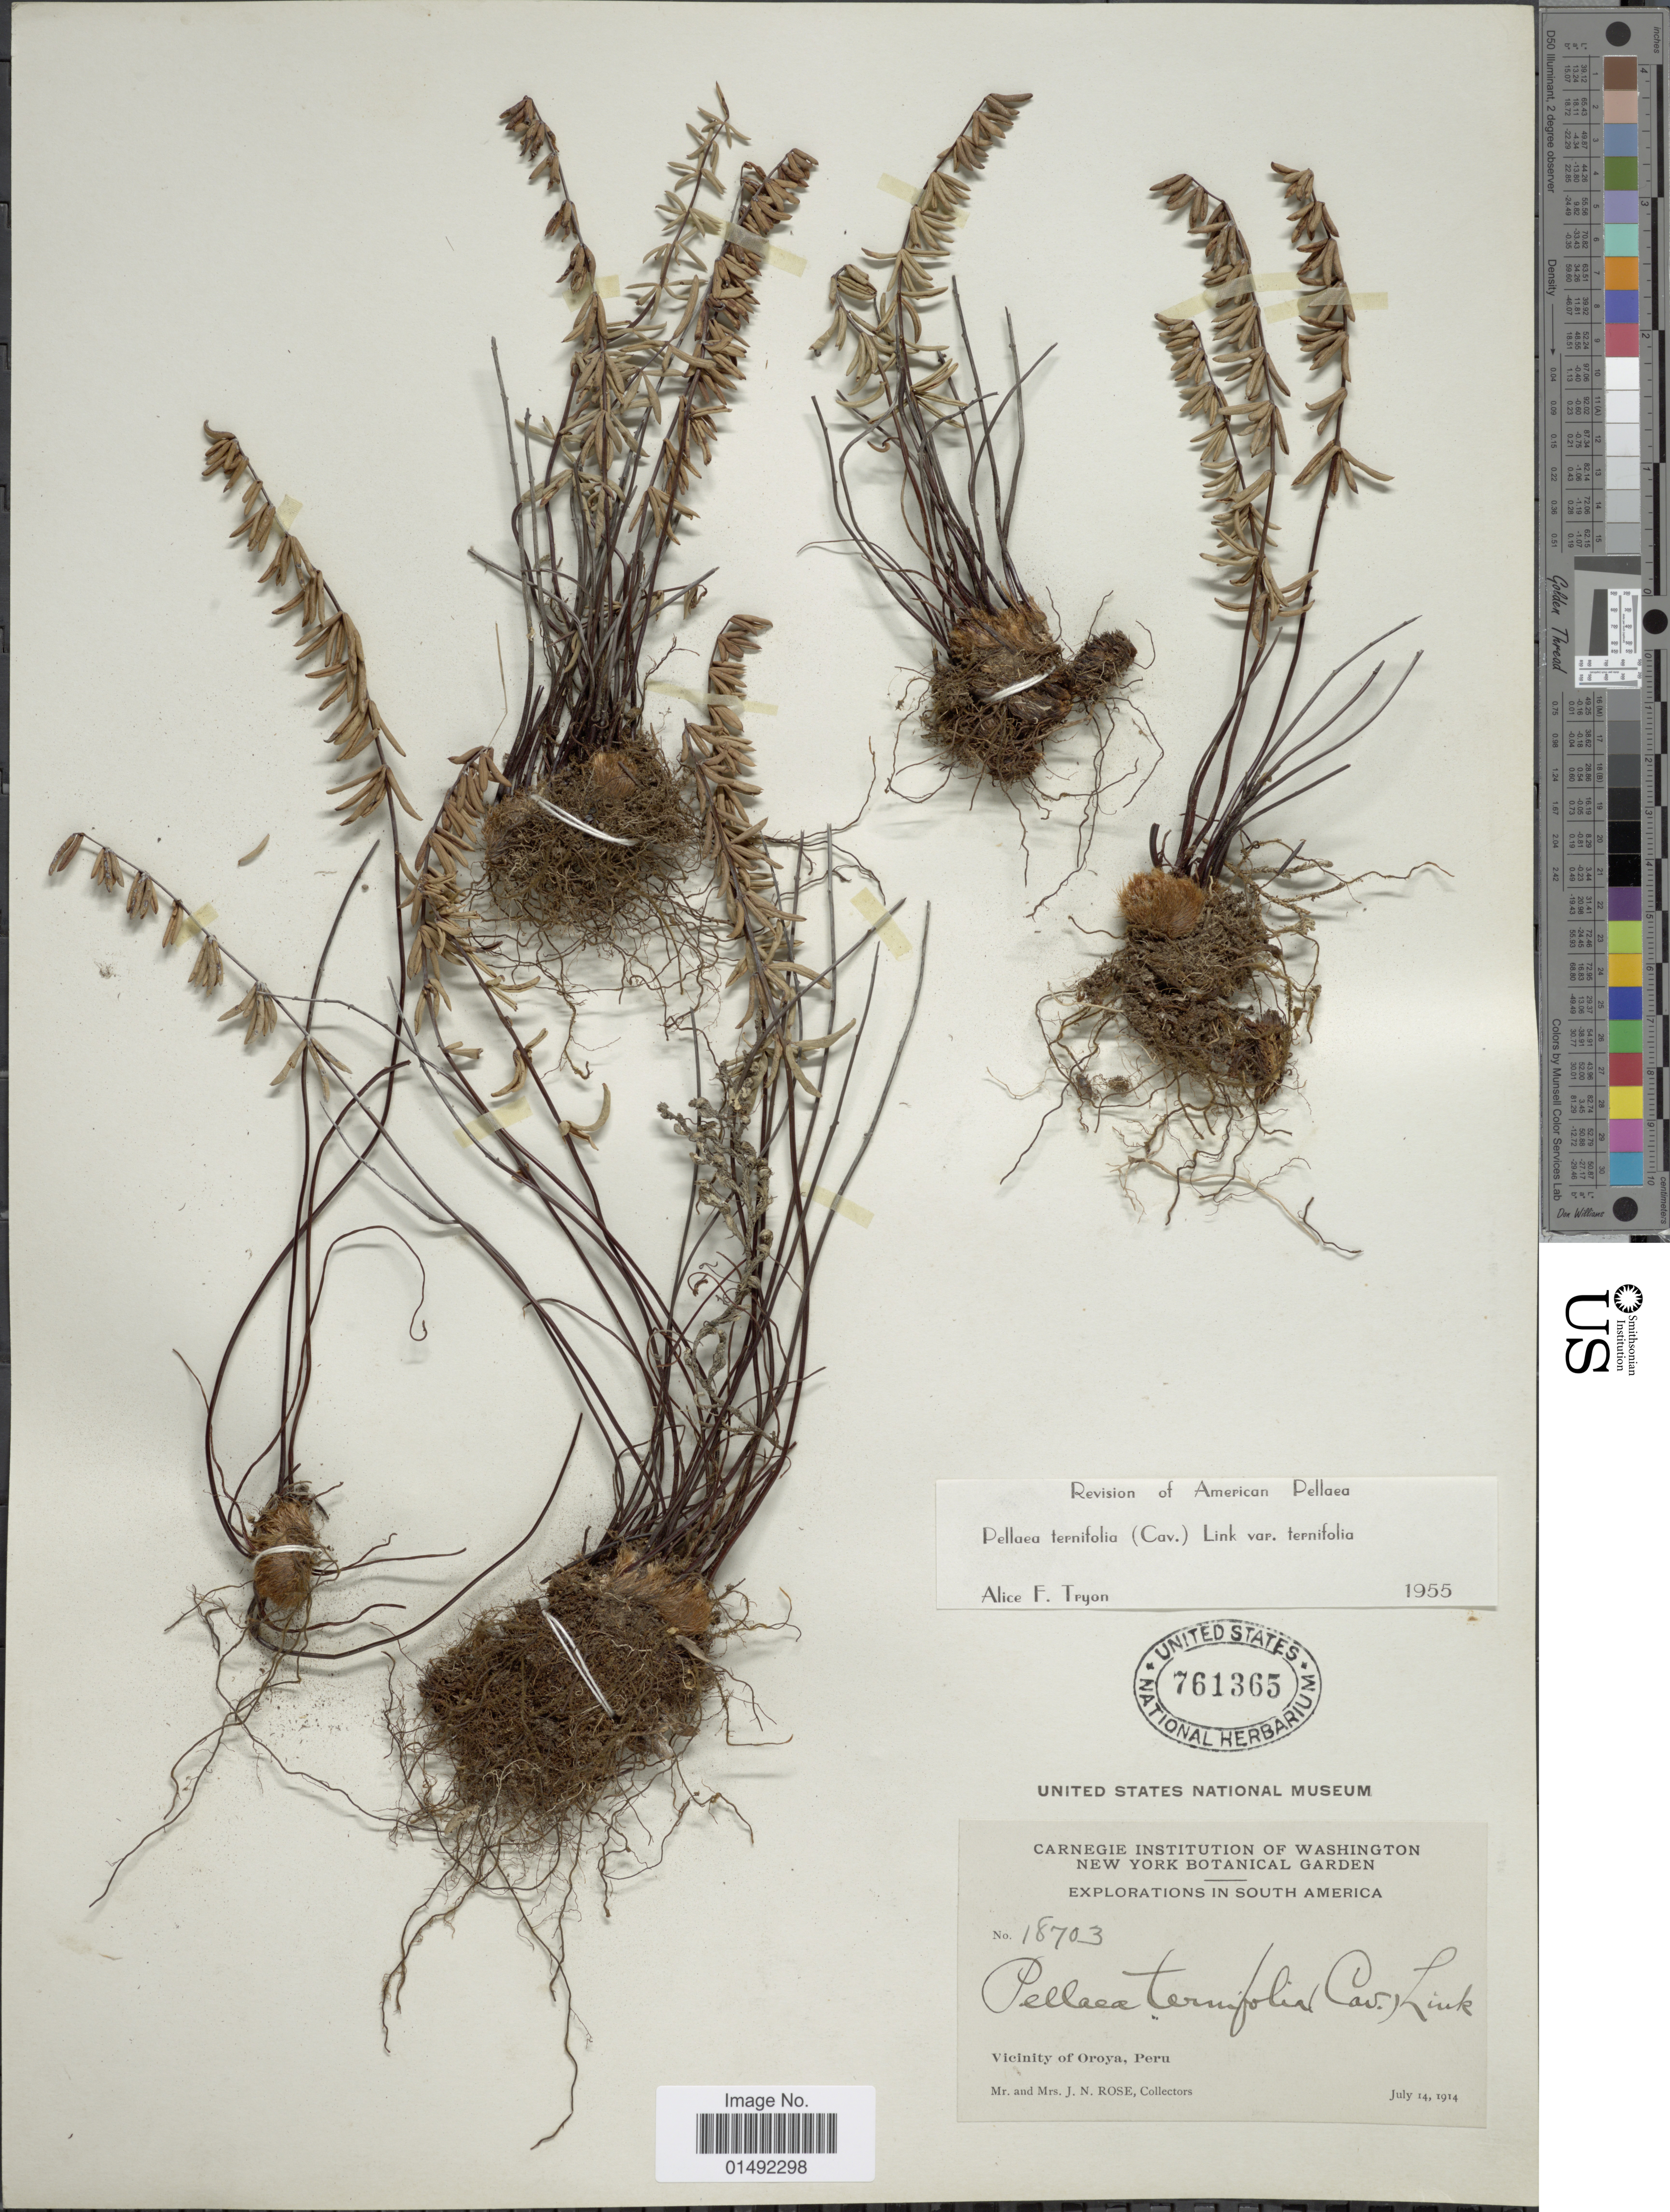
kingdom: Plantae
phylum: Tracheophyta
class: Polypodiopsida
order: Polypodiales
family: Pteridaceae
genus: Pellaea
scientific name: Pellaea ternifolia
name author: (Cav.) Link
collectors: J. N. Rose & L. B. Rose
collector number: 18703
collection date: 1914-07-14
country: Peru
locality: Vicinity of Oroya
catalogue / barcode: US 76135